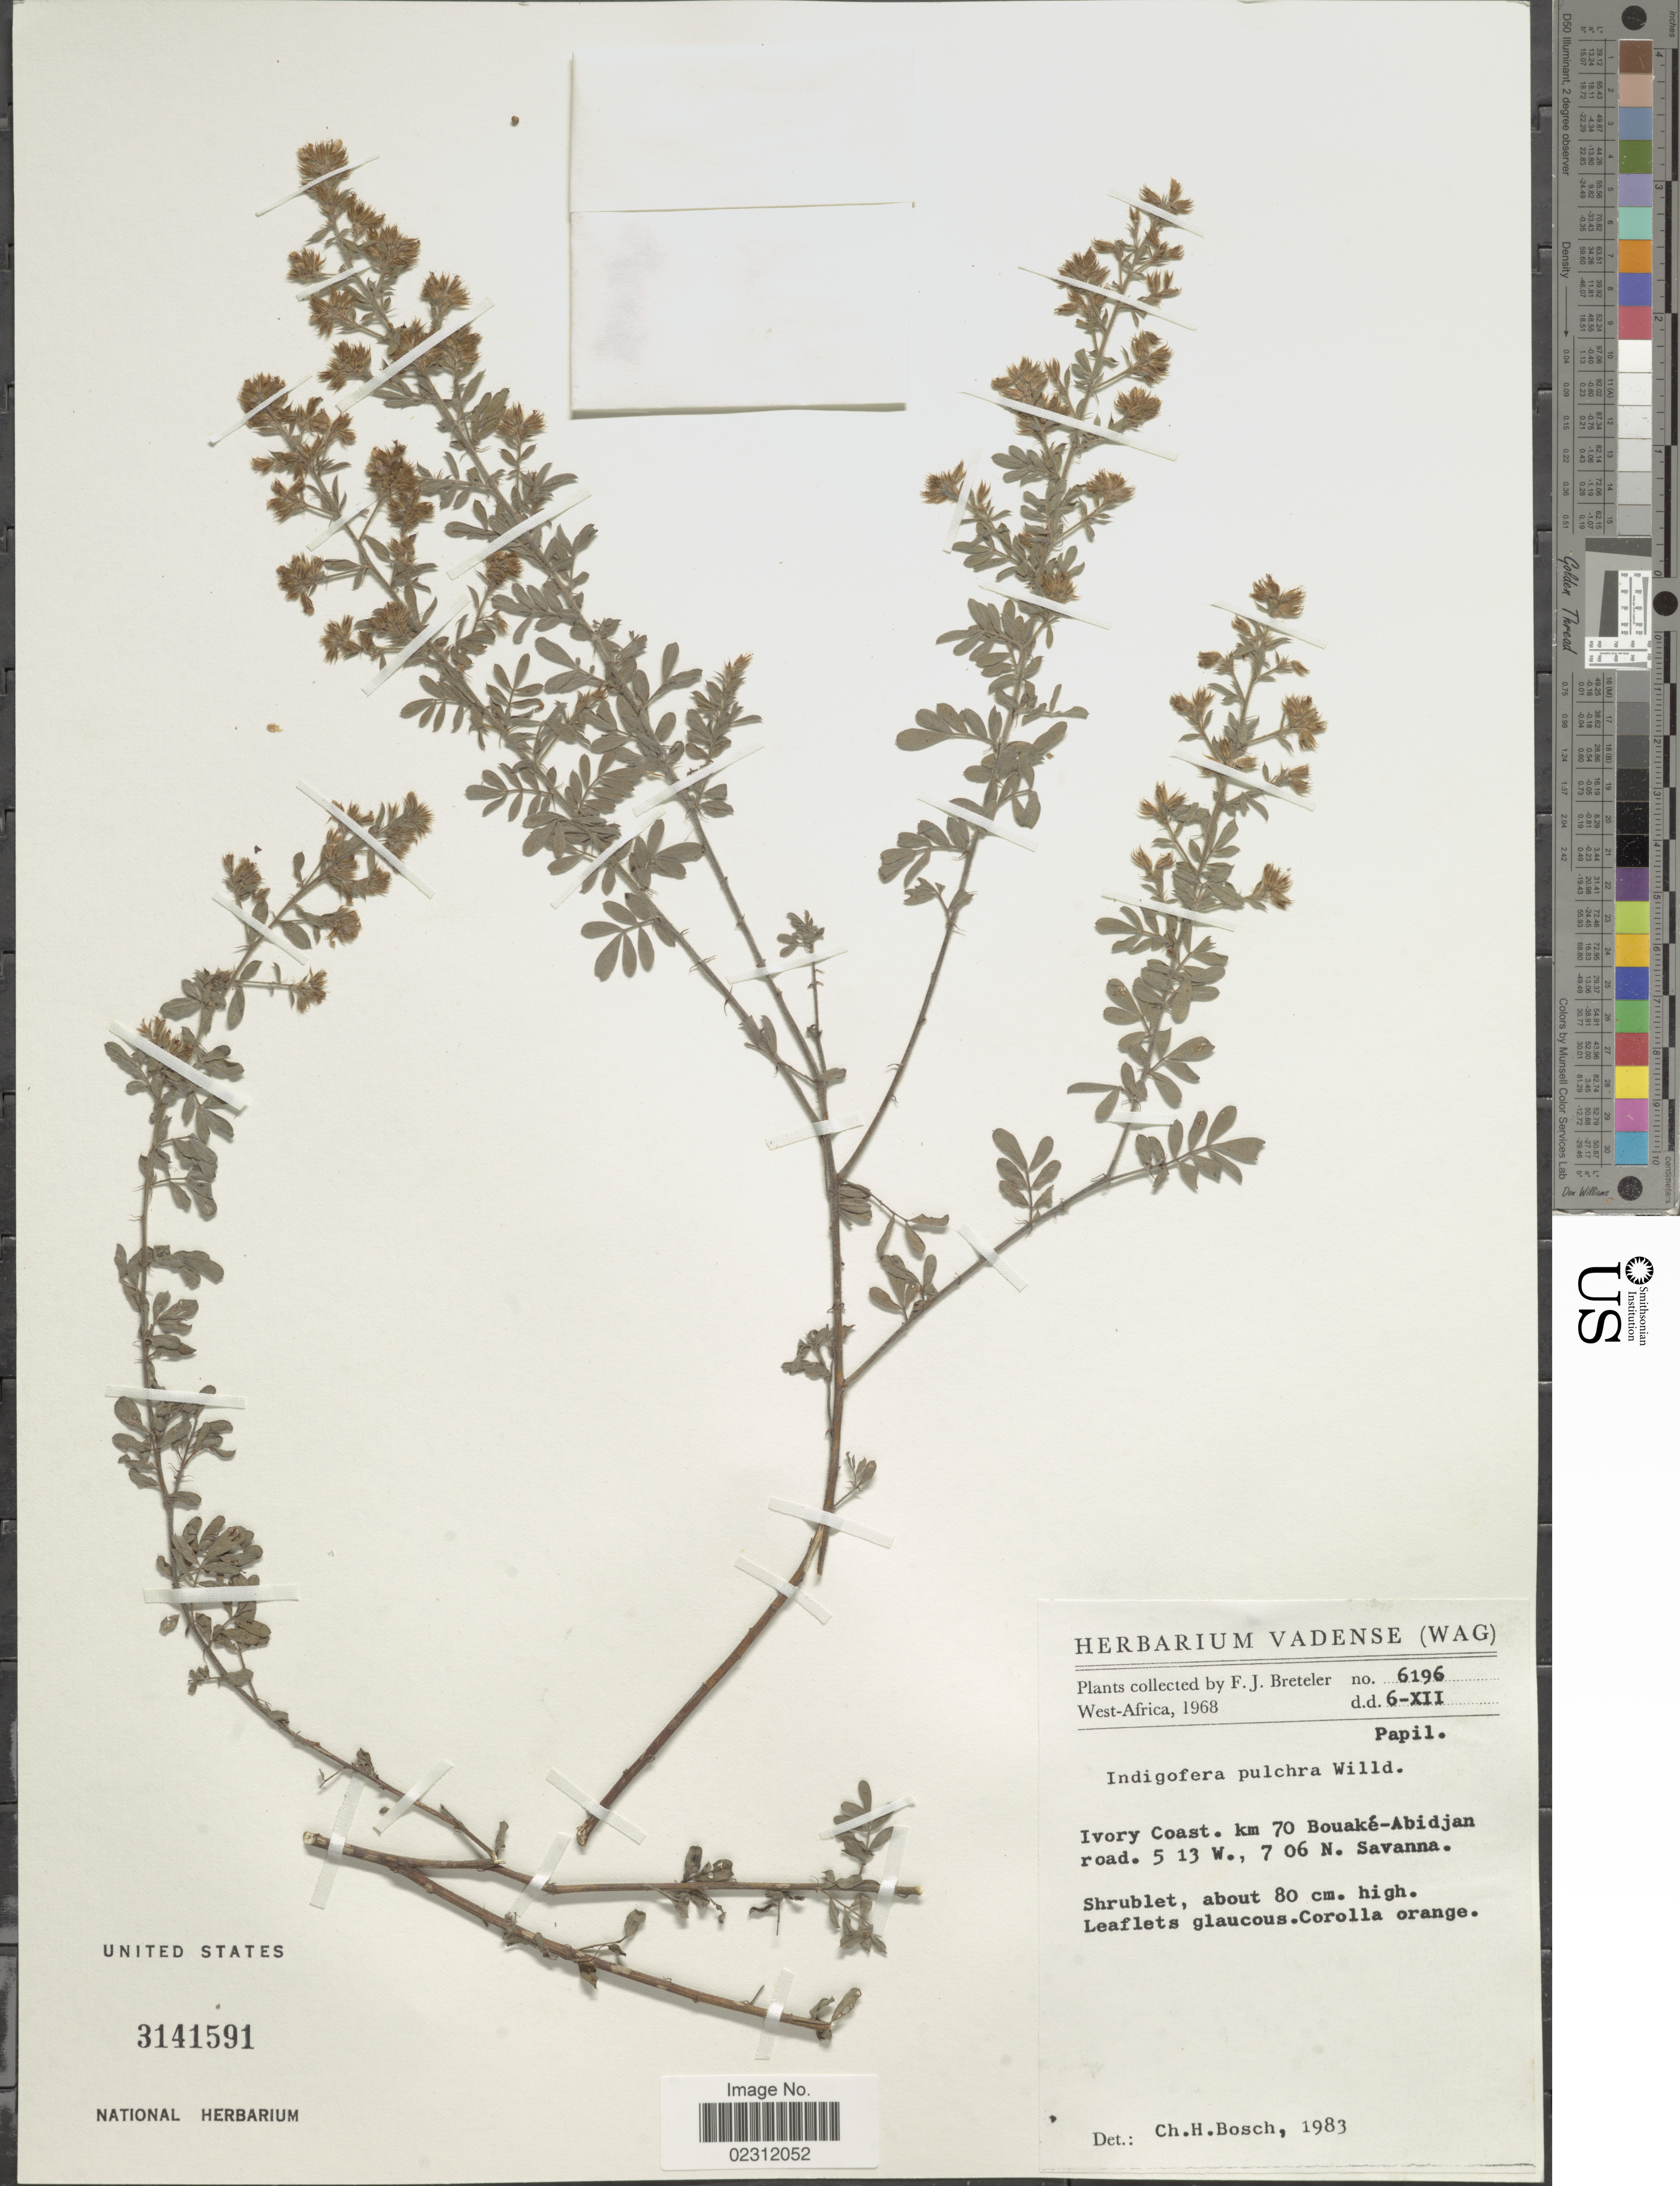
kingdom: Plantae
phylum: Tracheophyta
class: Magnoliopsida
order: Fabales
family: Fabaceae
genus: Indigofera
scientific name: Indigofera pulchra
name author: Willd.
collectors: F. J. Breteler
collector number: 6196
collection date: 1968-12-06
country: Ivory Coast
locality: West-Africa, km 70 Bouake-Abidjan road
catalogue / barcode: US 3141591